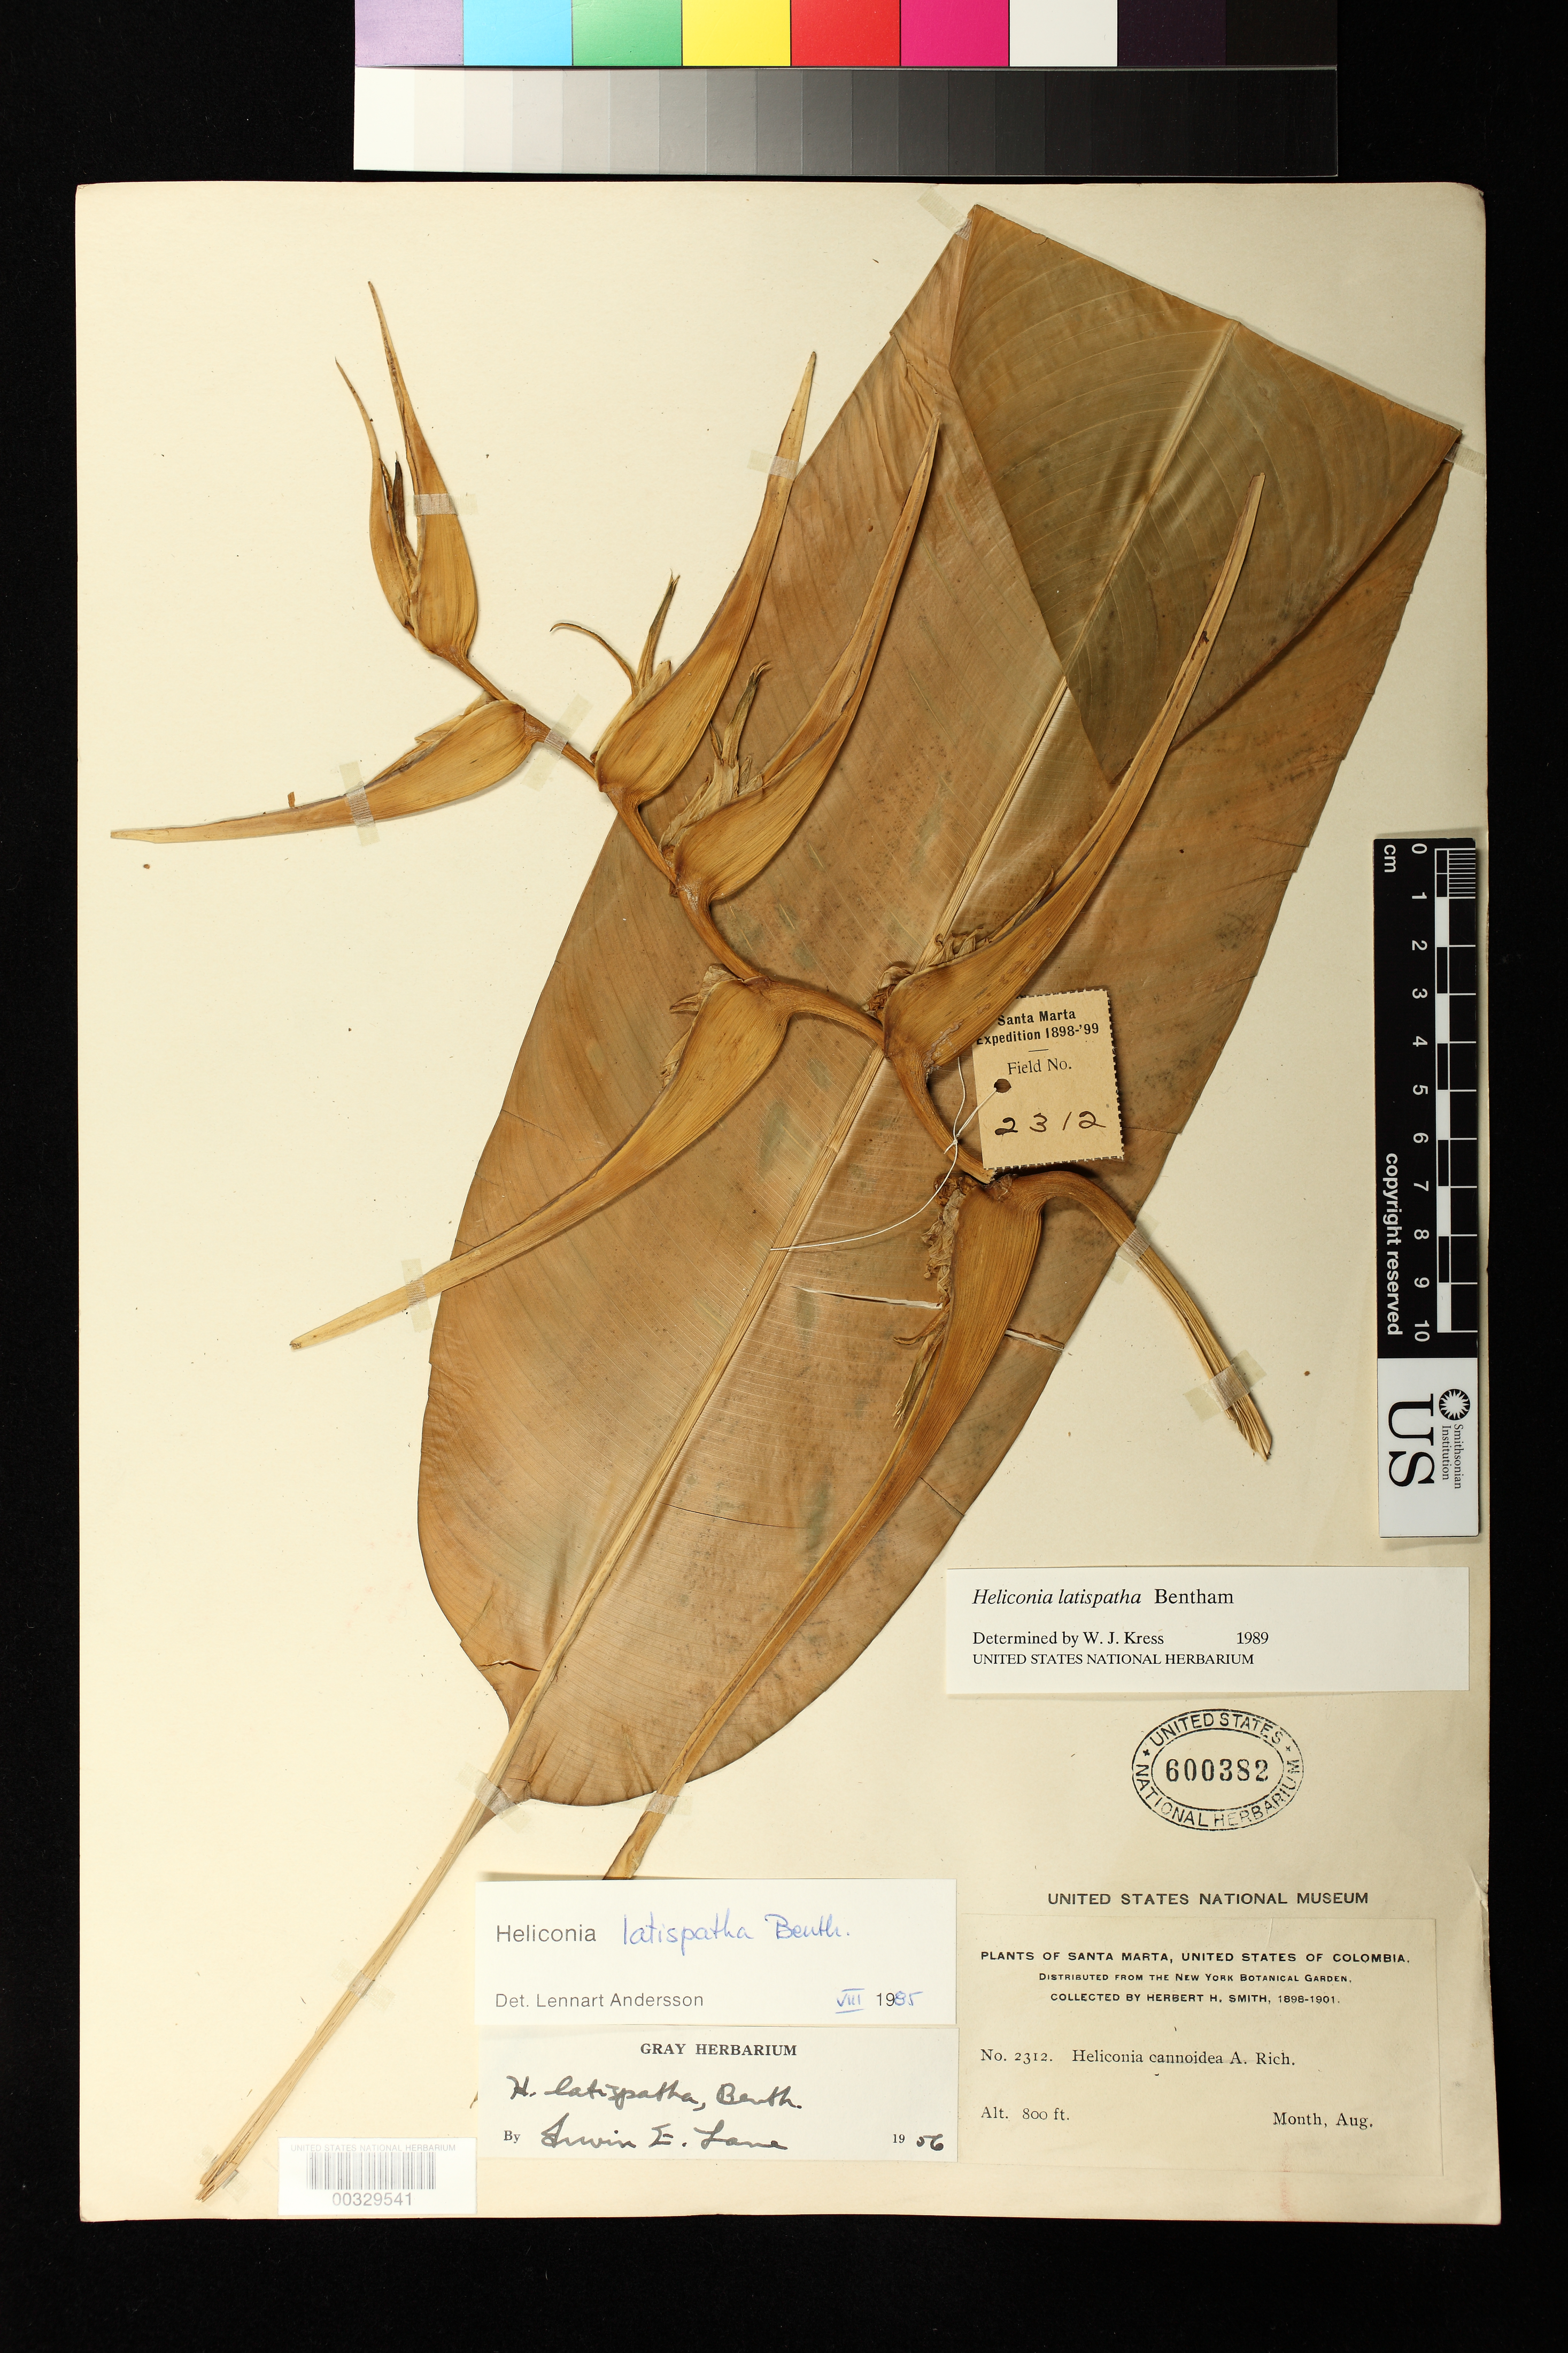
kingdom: Plantae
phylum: Tracheophyta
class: Liliopsida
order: Zingiberales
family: Heliconiaceae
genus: Heliconia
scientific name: Heliconia latispatha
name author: Benth.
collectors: Herbert H. Smith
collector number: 2312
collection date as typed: Aug 1898 to -- Aug 1901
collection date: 1898-08/1901-08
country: Colombia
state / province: Magdalena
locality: Plants of Santa Marta, united states of Colombia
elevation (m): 244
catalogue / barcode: US 600382